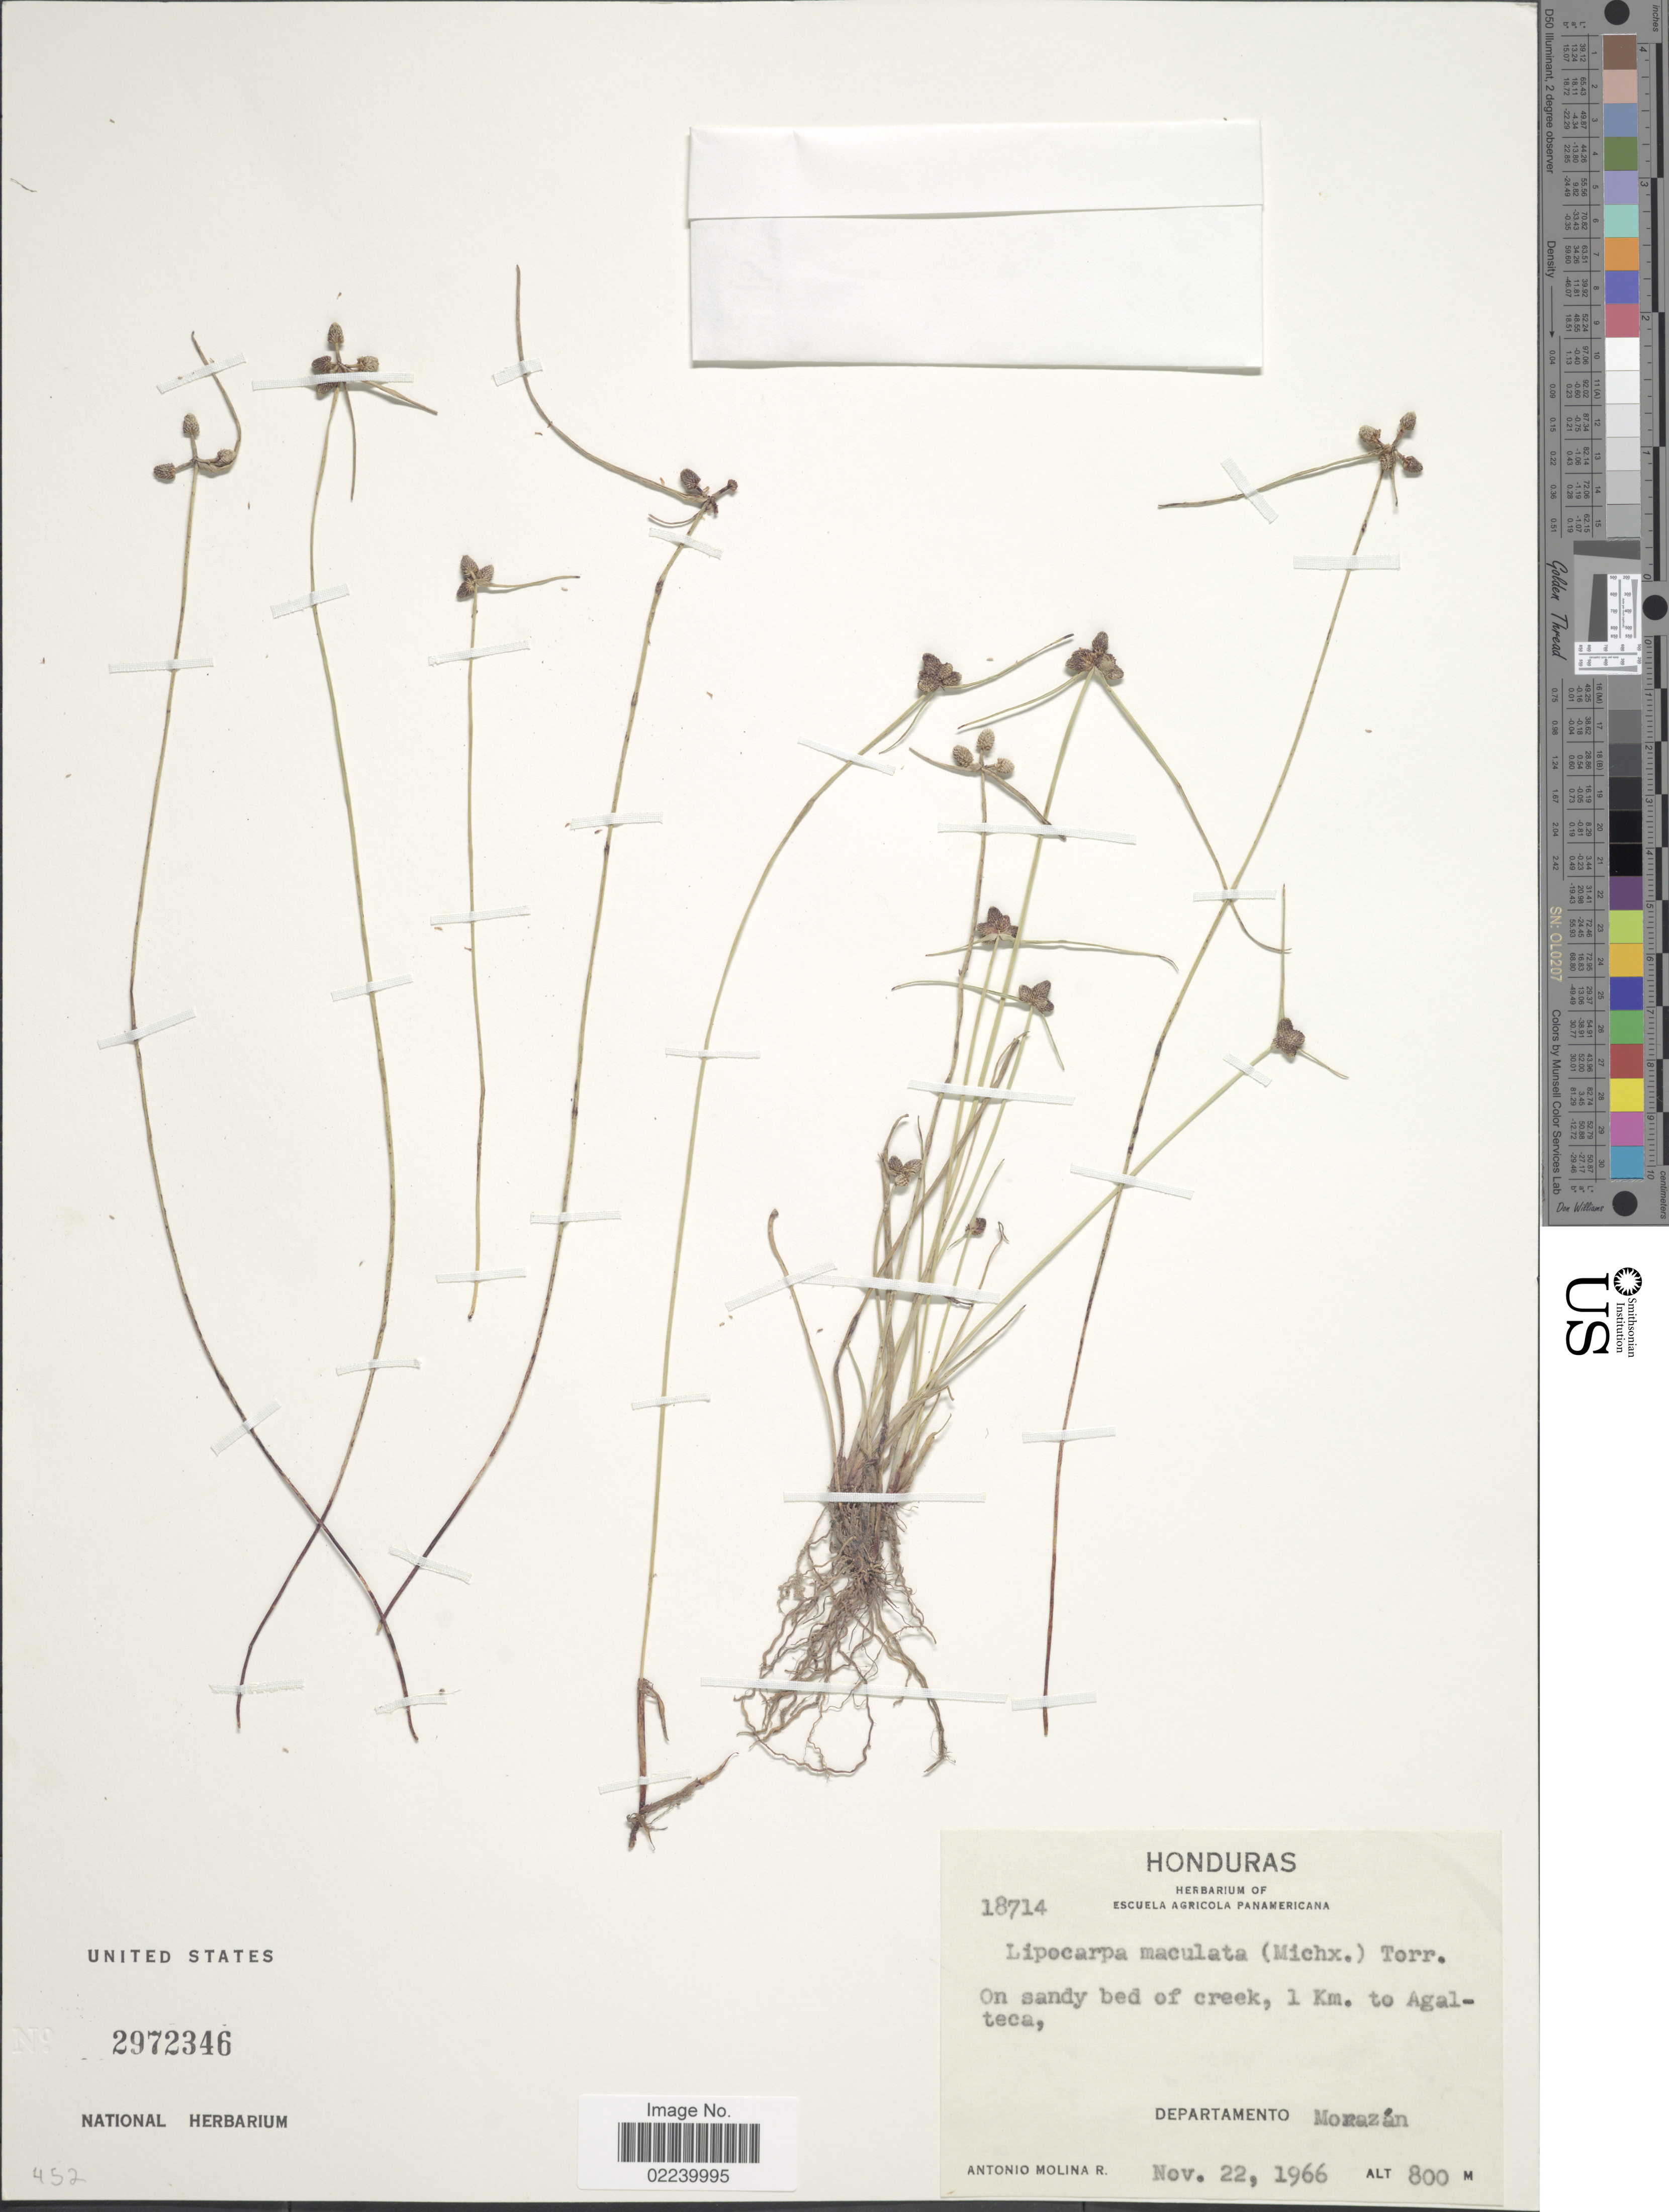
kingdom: Plantae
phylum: Tracheophyta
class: Liliopsida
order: Poales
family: Cyperaceae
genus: Cyperus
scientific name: Cyperus lipomexicanus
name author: Goetgh.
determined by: Strong, M. T., (US), Smithsonian Institution - National Museum of Natural History (UNITED STATES)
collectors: A. Molina R.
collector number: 18714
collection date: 1966-11-22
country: Honduras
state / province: Fco. Morazán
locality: On sandy bed of creek, 1 km. to Agalteca, departamento Morazan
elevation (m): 800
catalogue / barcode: US 2972346